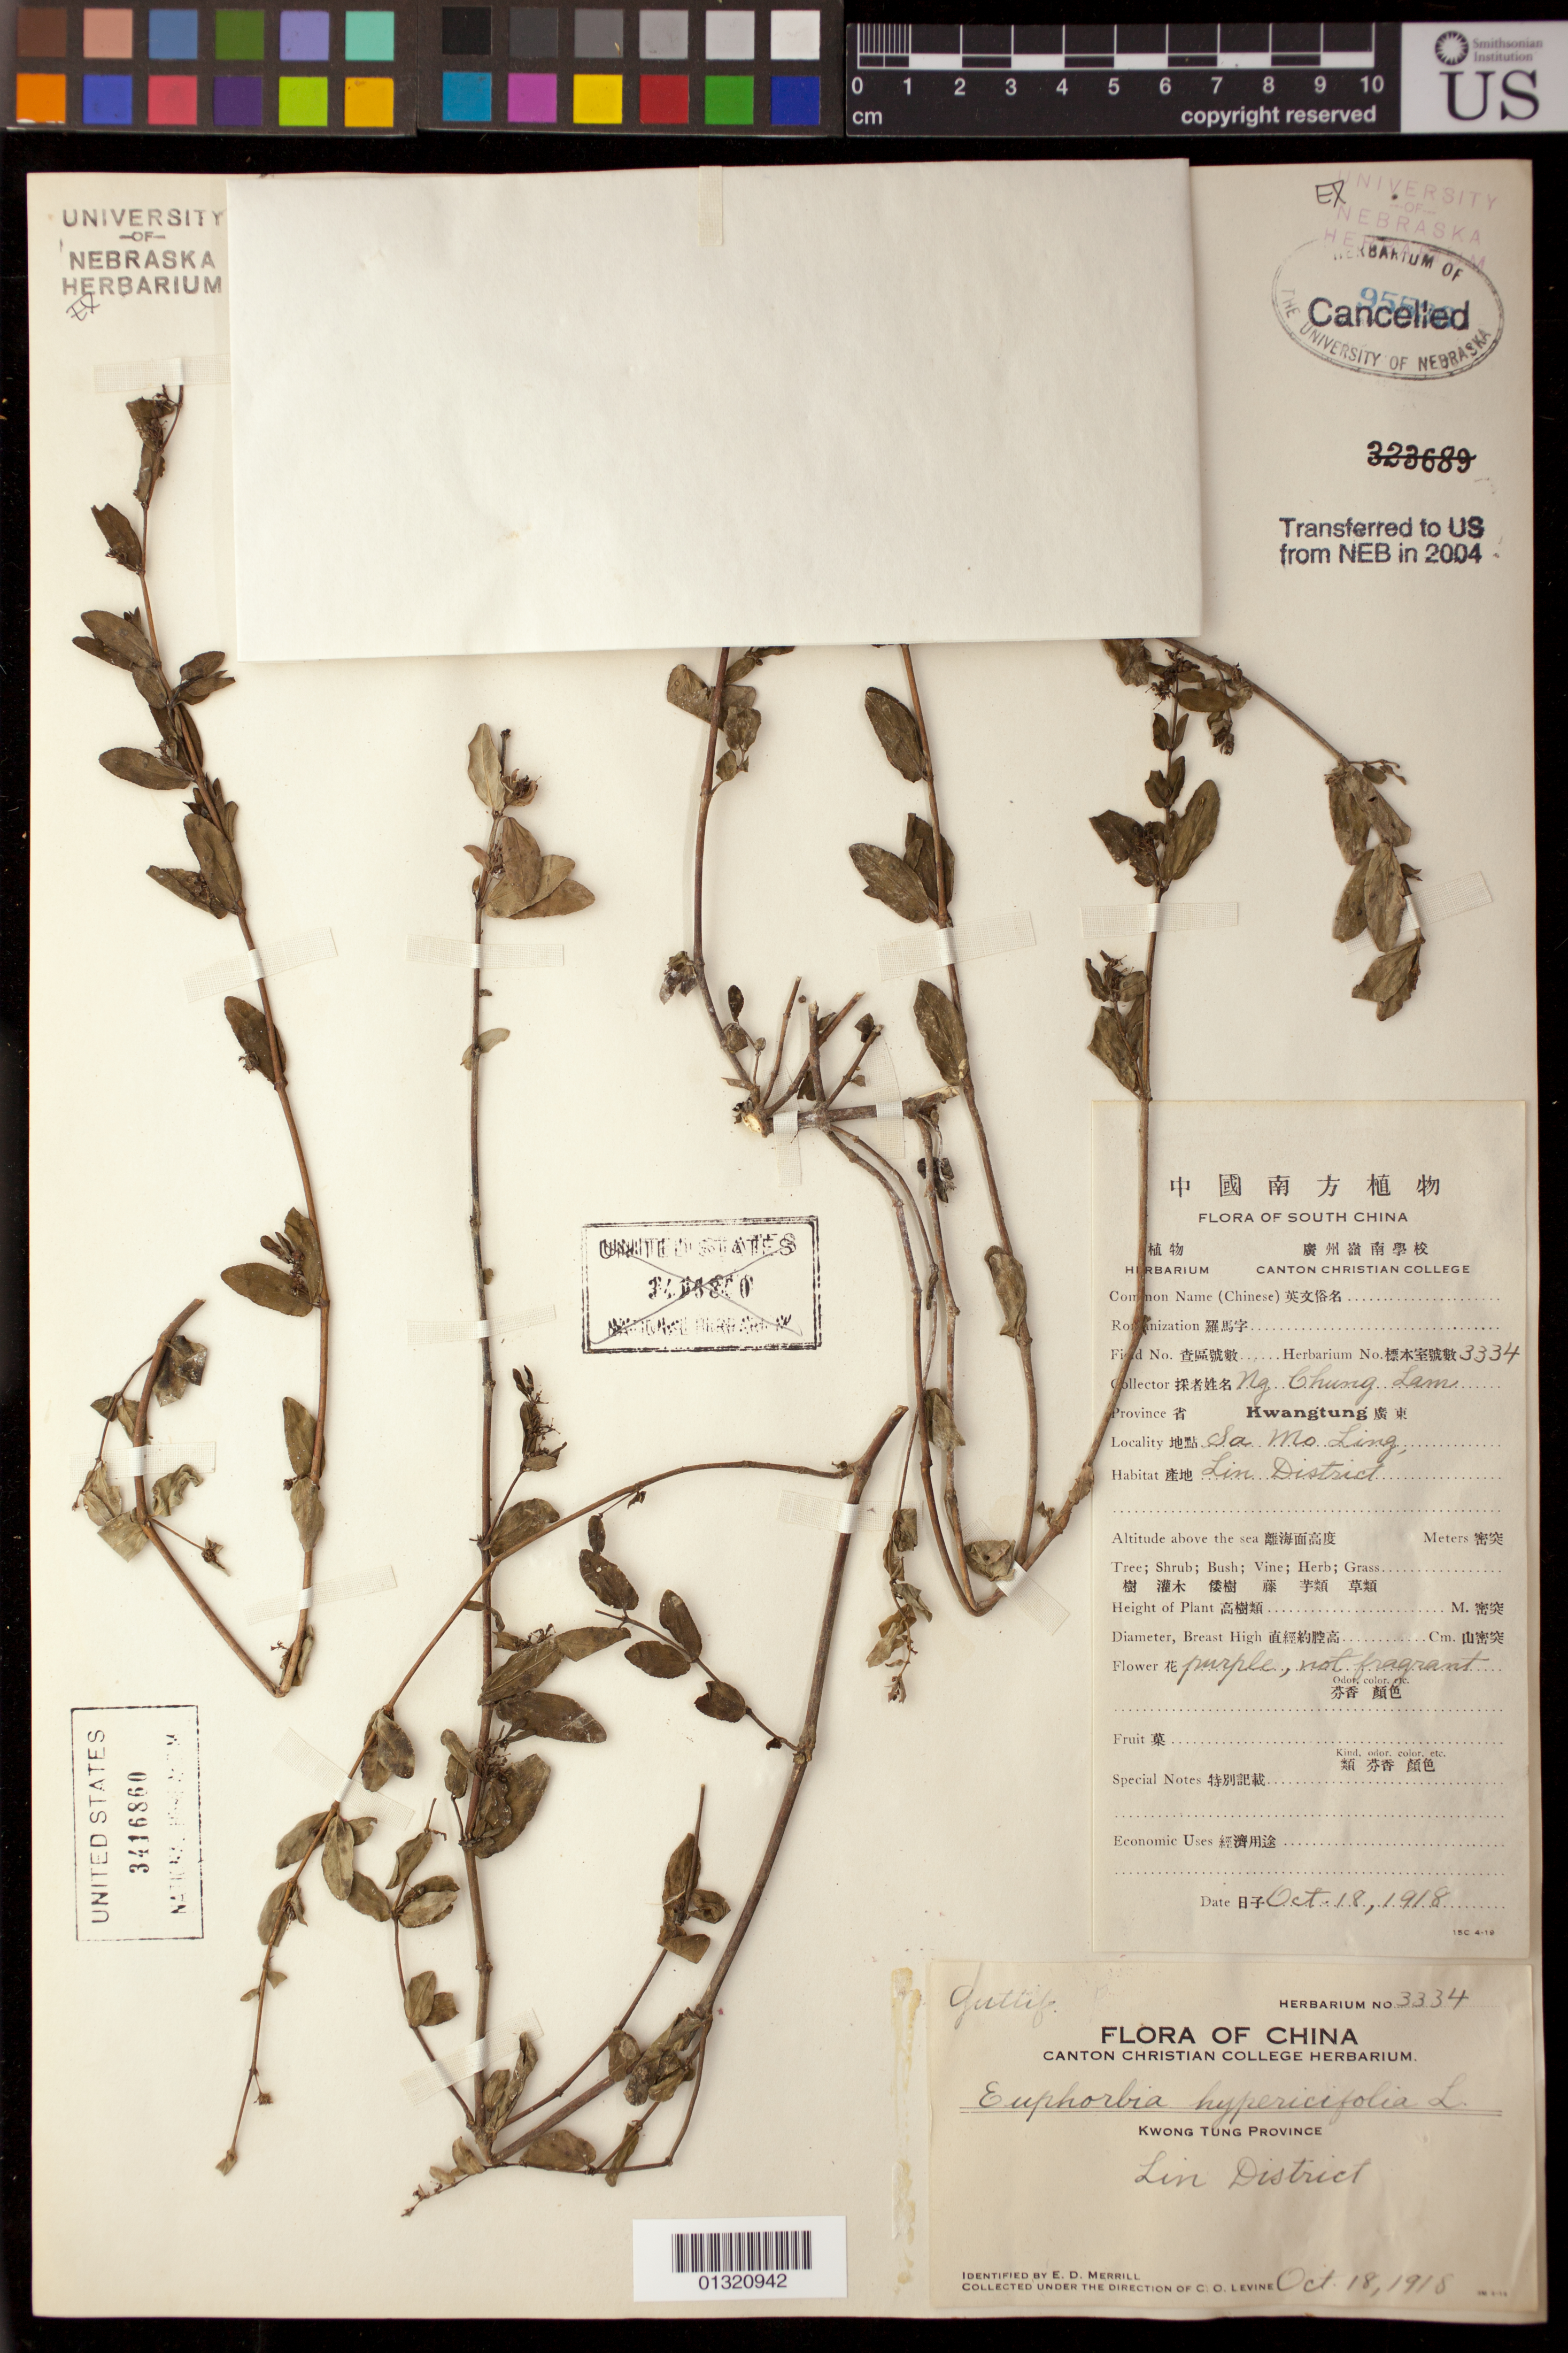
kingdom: Plantae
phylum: Tracheophyta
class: Magnoliopsida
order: Malpighiales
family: Euphorbiaceae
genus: Euphorbia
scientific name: Euphorbia hypericifolia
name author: L.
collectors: N. C. Lam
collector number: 3334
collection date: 1918-10-18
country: China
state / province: Guangdong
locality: Sa Mo Ling, Lin District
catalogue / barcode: US 3416860